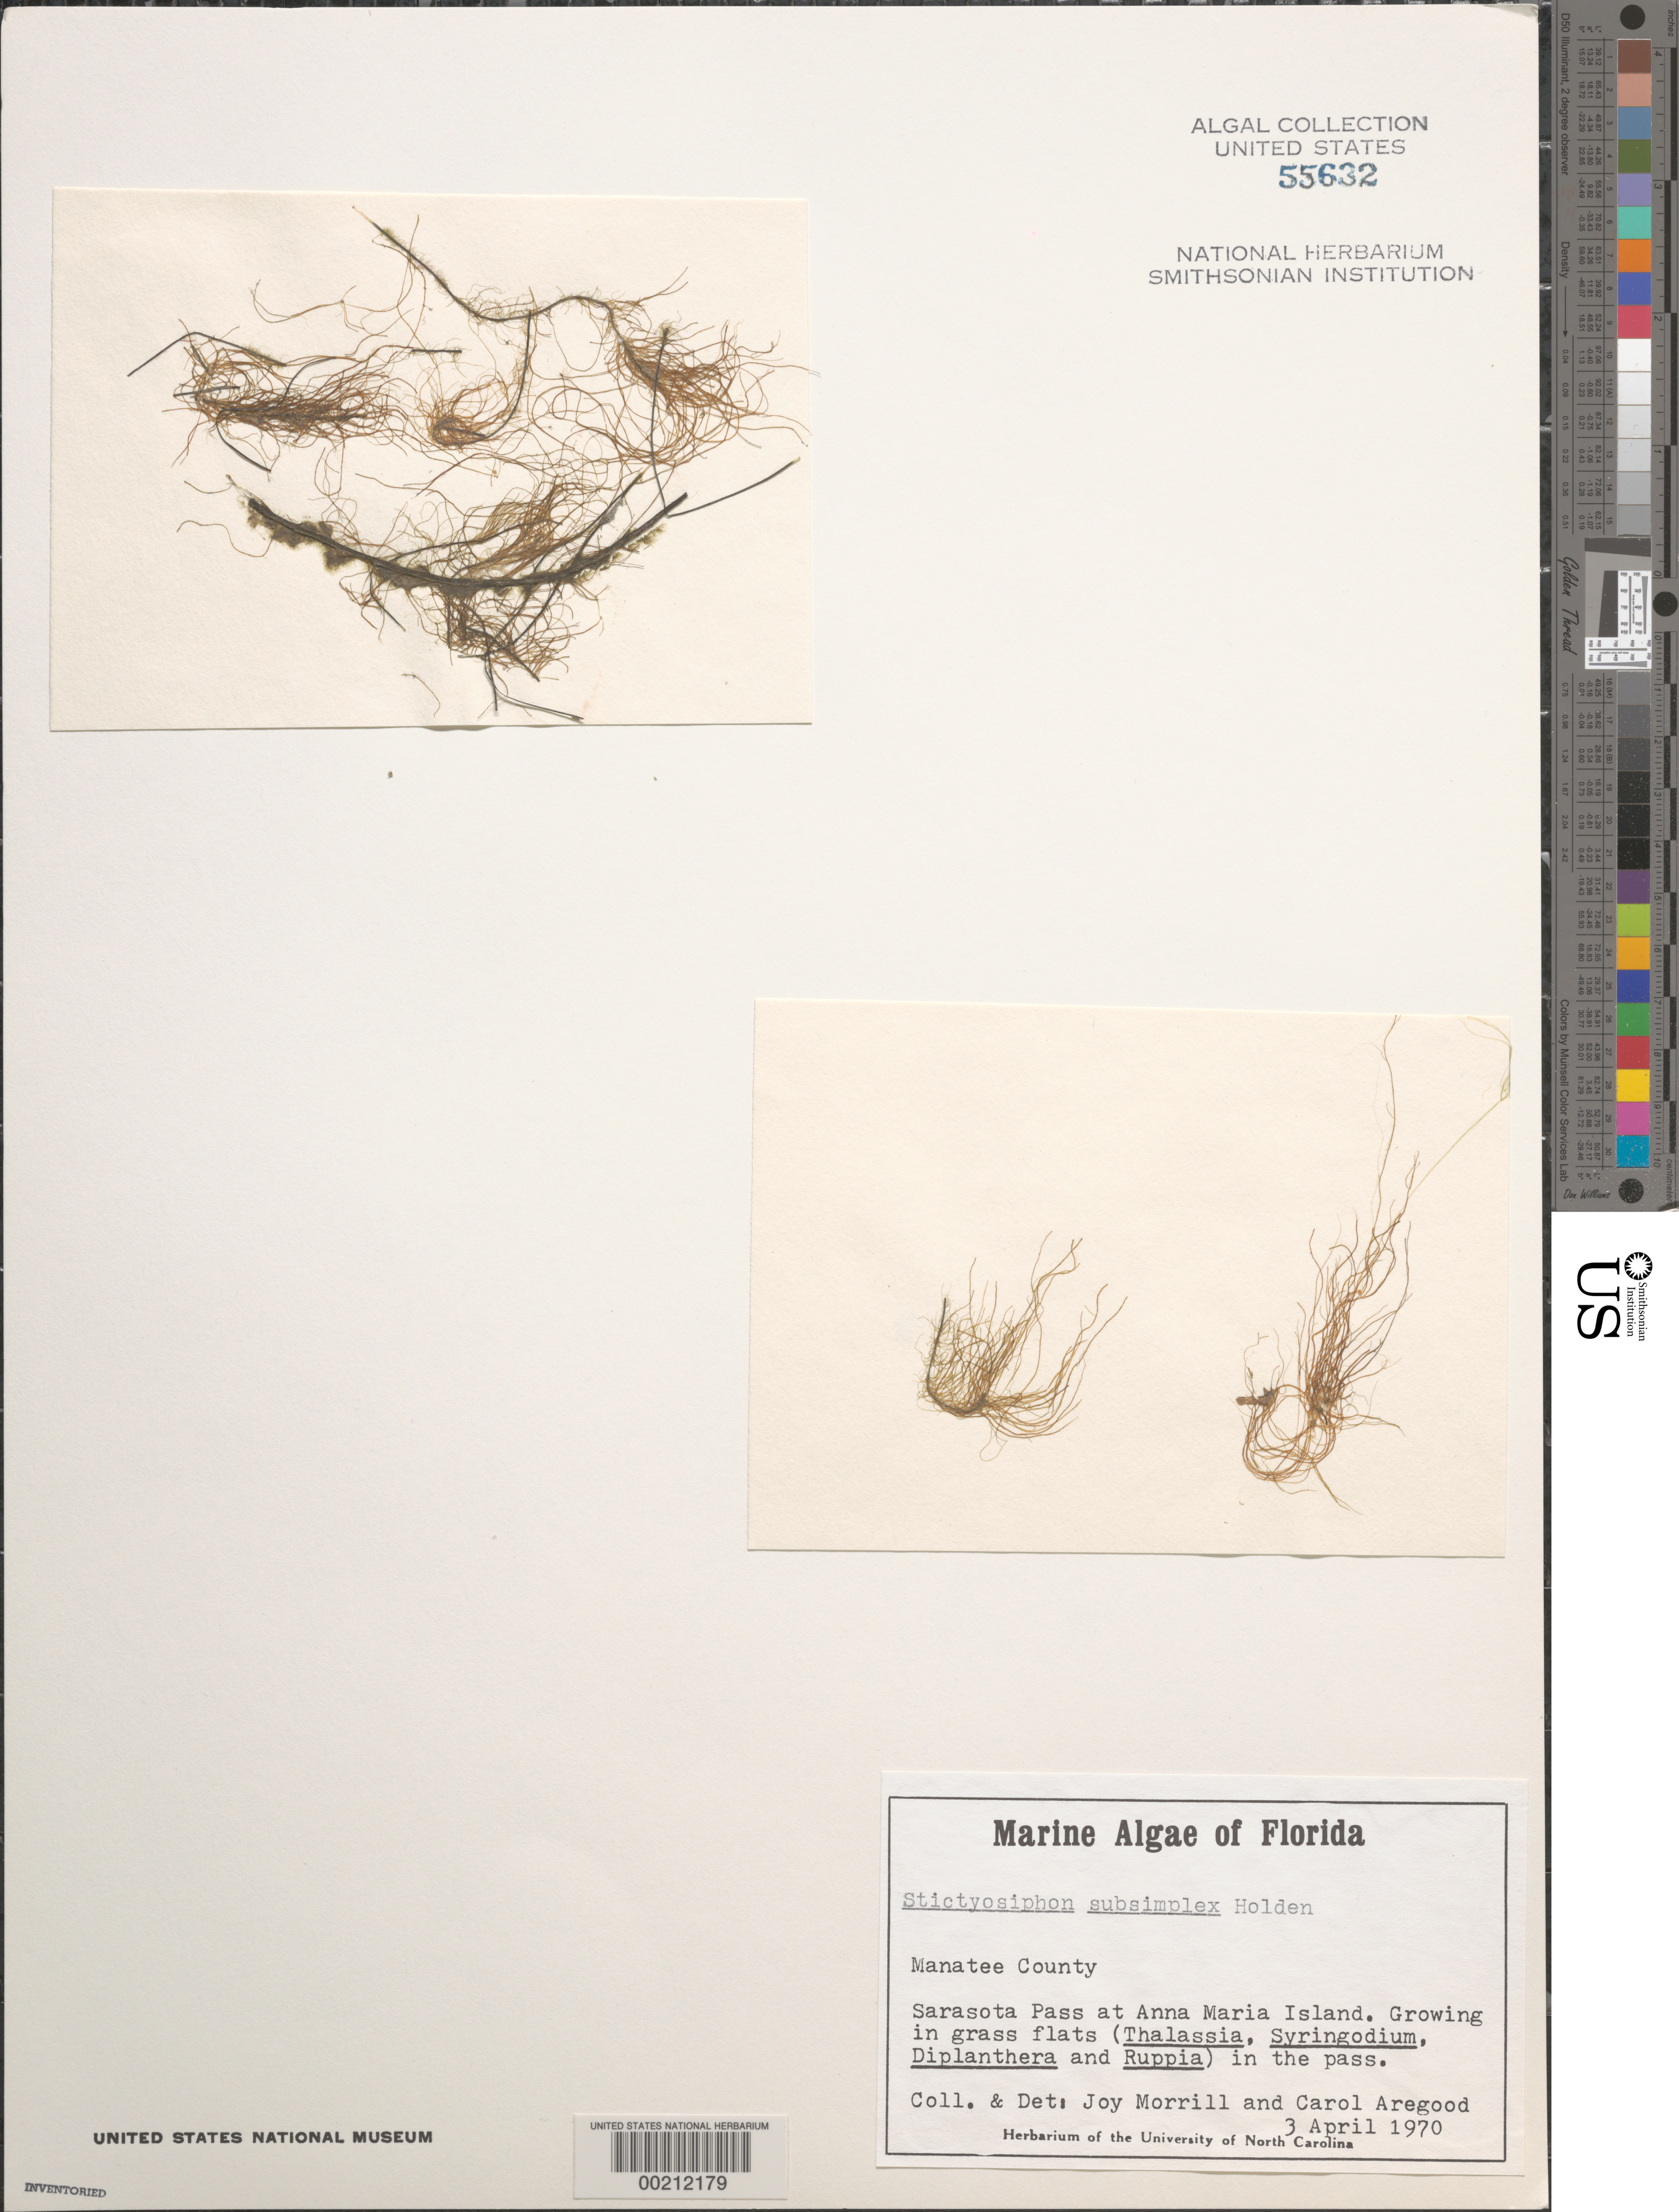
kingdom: Chromista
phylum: Ochrophyta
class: Phaeophyceae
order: Ectocarpales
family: Chordariaceae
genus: Stictyosiphon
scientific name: Stictyosiphon subsimplex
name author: I. Holden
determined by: Morrill, J.; Aregood, C. C.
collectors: J. Morrill & C. Aregood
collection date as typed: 03 Apr 1970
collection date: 1970-04-03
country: United States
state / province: Florida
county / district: Manatee County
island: Anna Maria Island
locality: Sarasota Pass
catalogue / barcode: US 55632